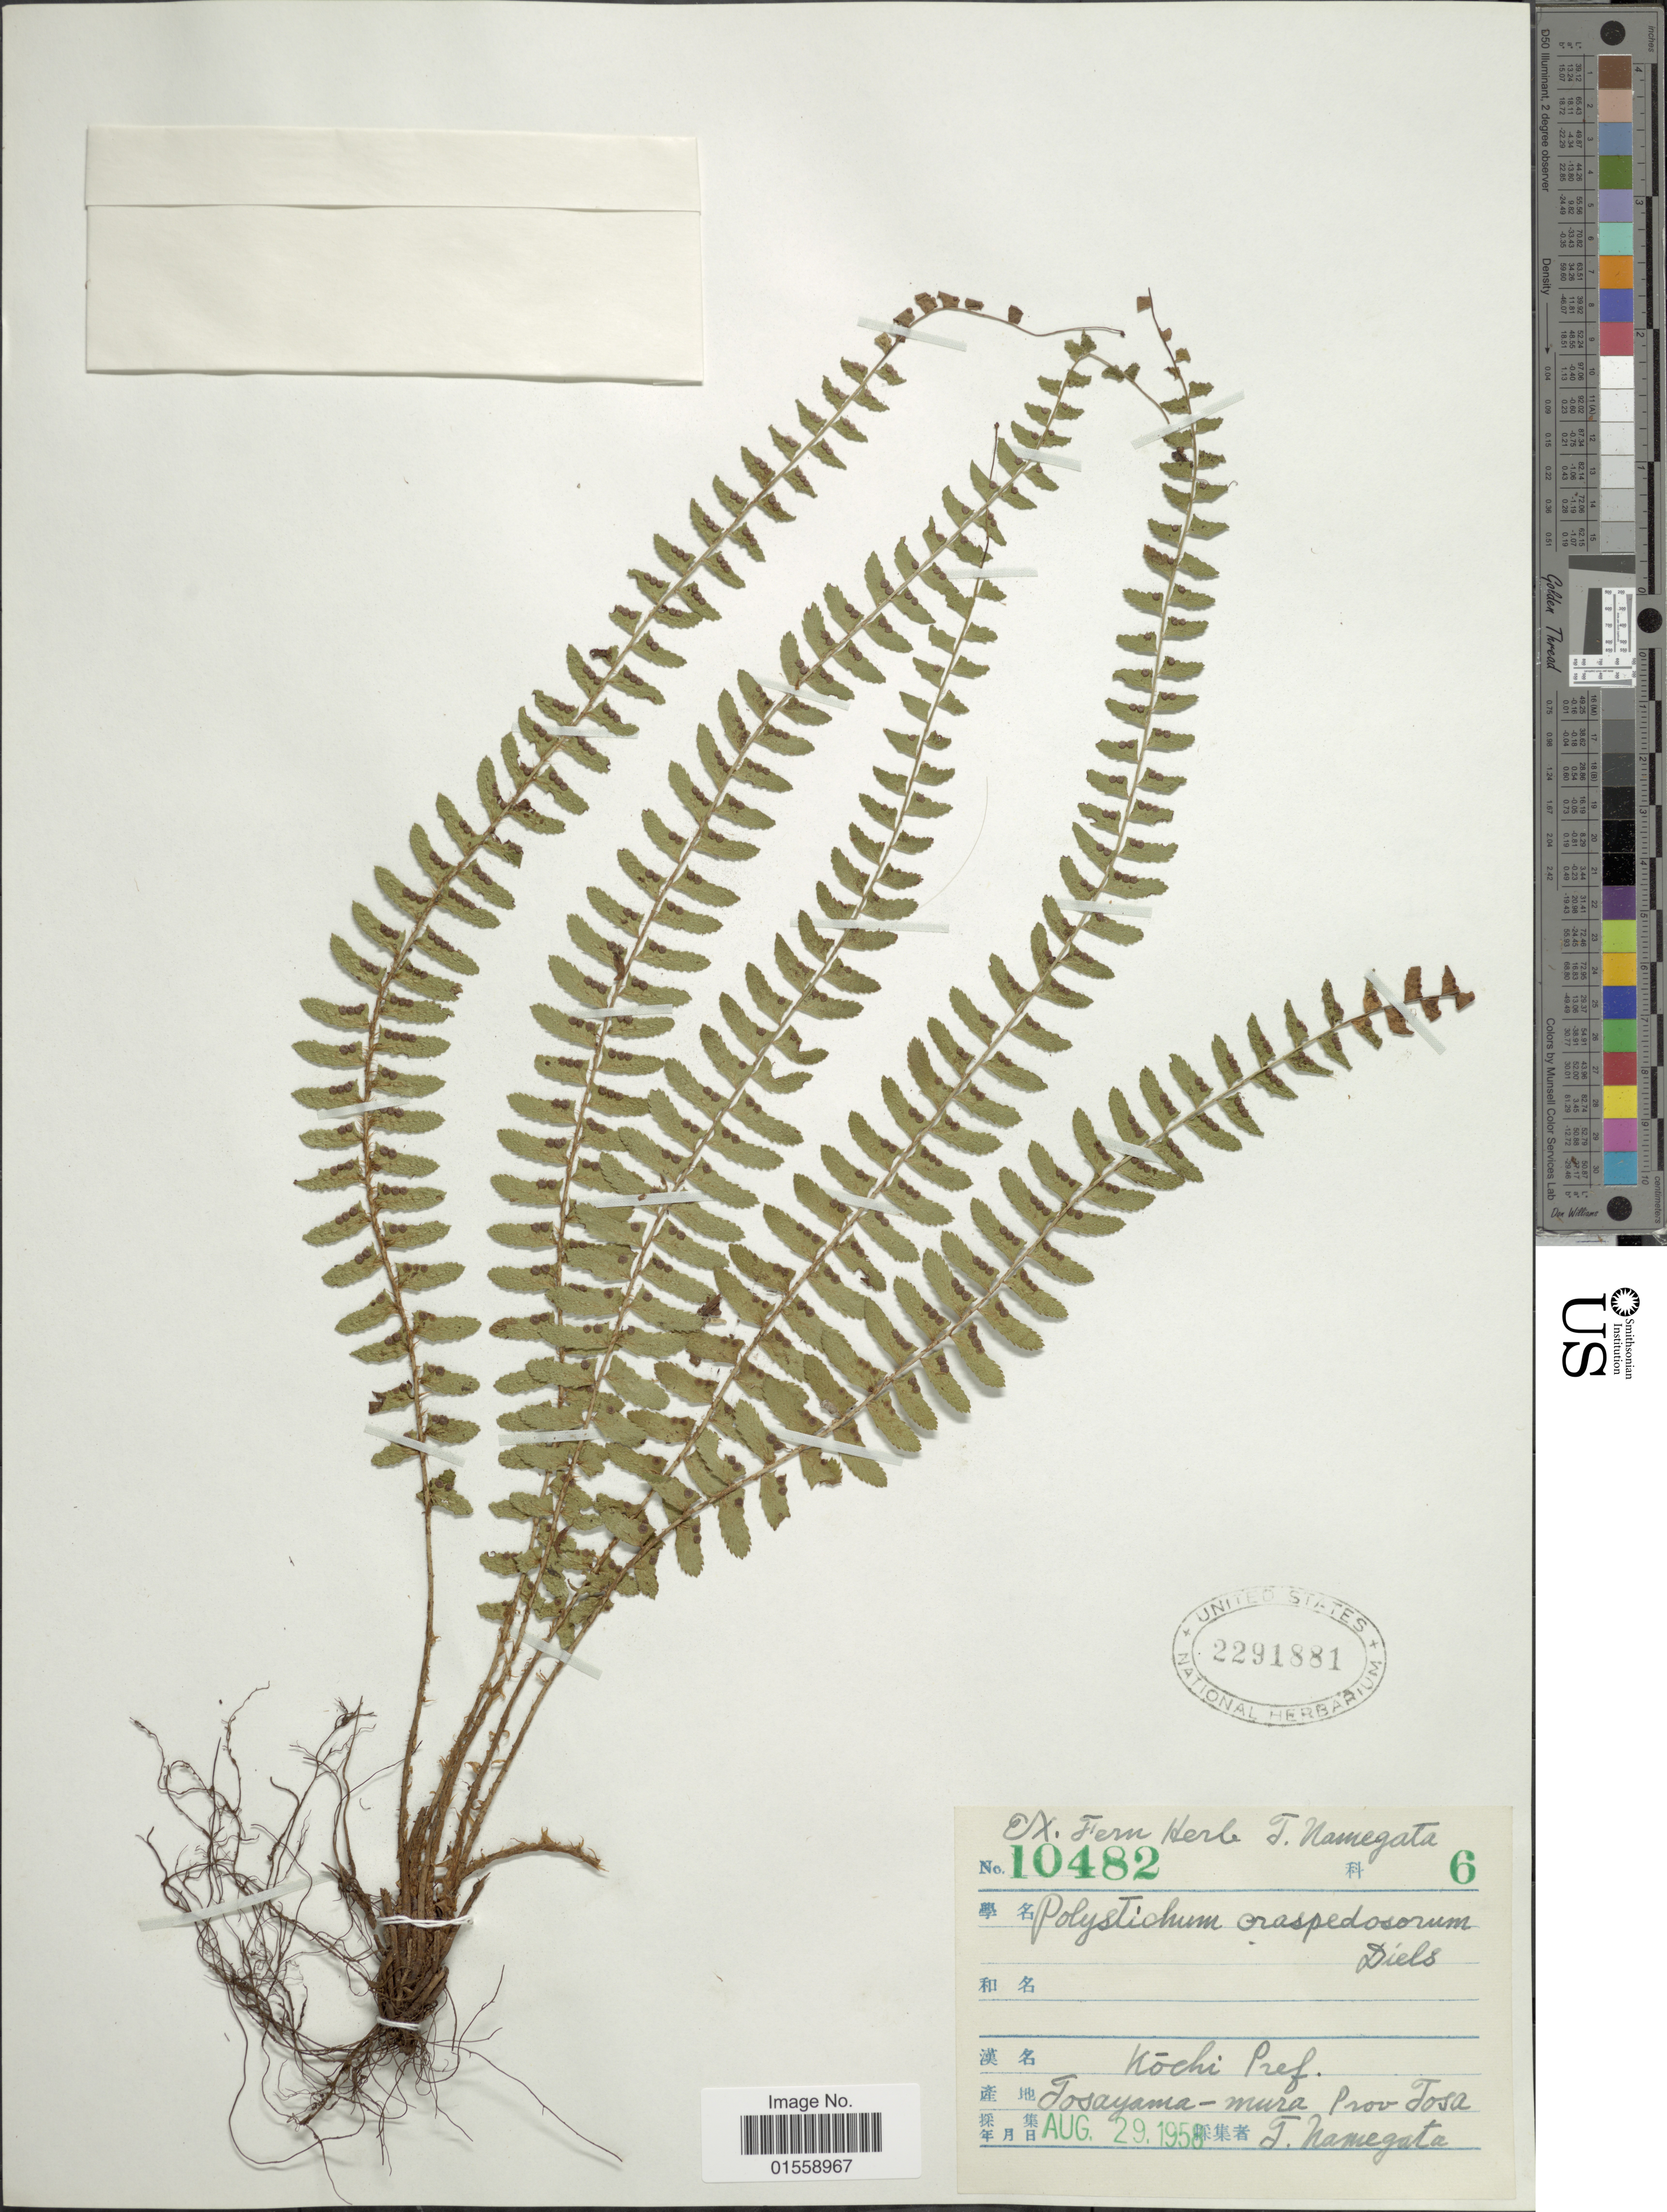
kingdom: Plantae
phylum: Tracheophyta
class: Polypodiopsida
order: Polypodiales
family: Dryopteridaceae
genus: Polystichum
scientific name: Polystichum craspedosorum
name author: (Maxim.) Diels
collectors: T. Namegata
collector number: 10482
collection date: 1958-08-29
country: Japan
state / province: Koti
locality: Kochi Pref, Tosayama-mura, Prov. Tosa.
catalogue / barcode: US 2291881